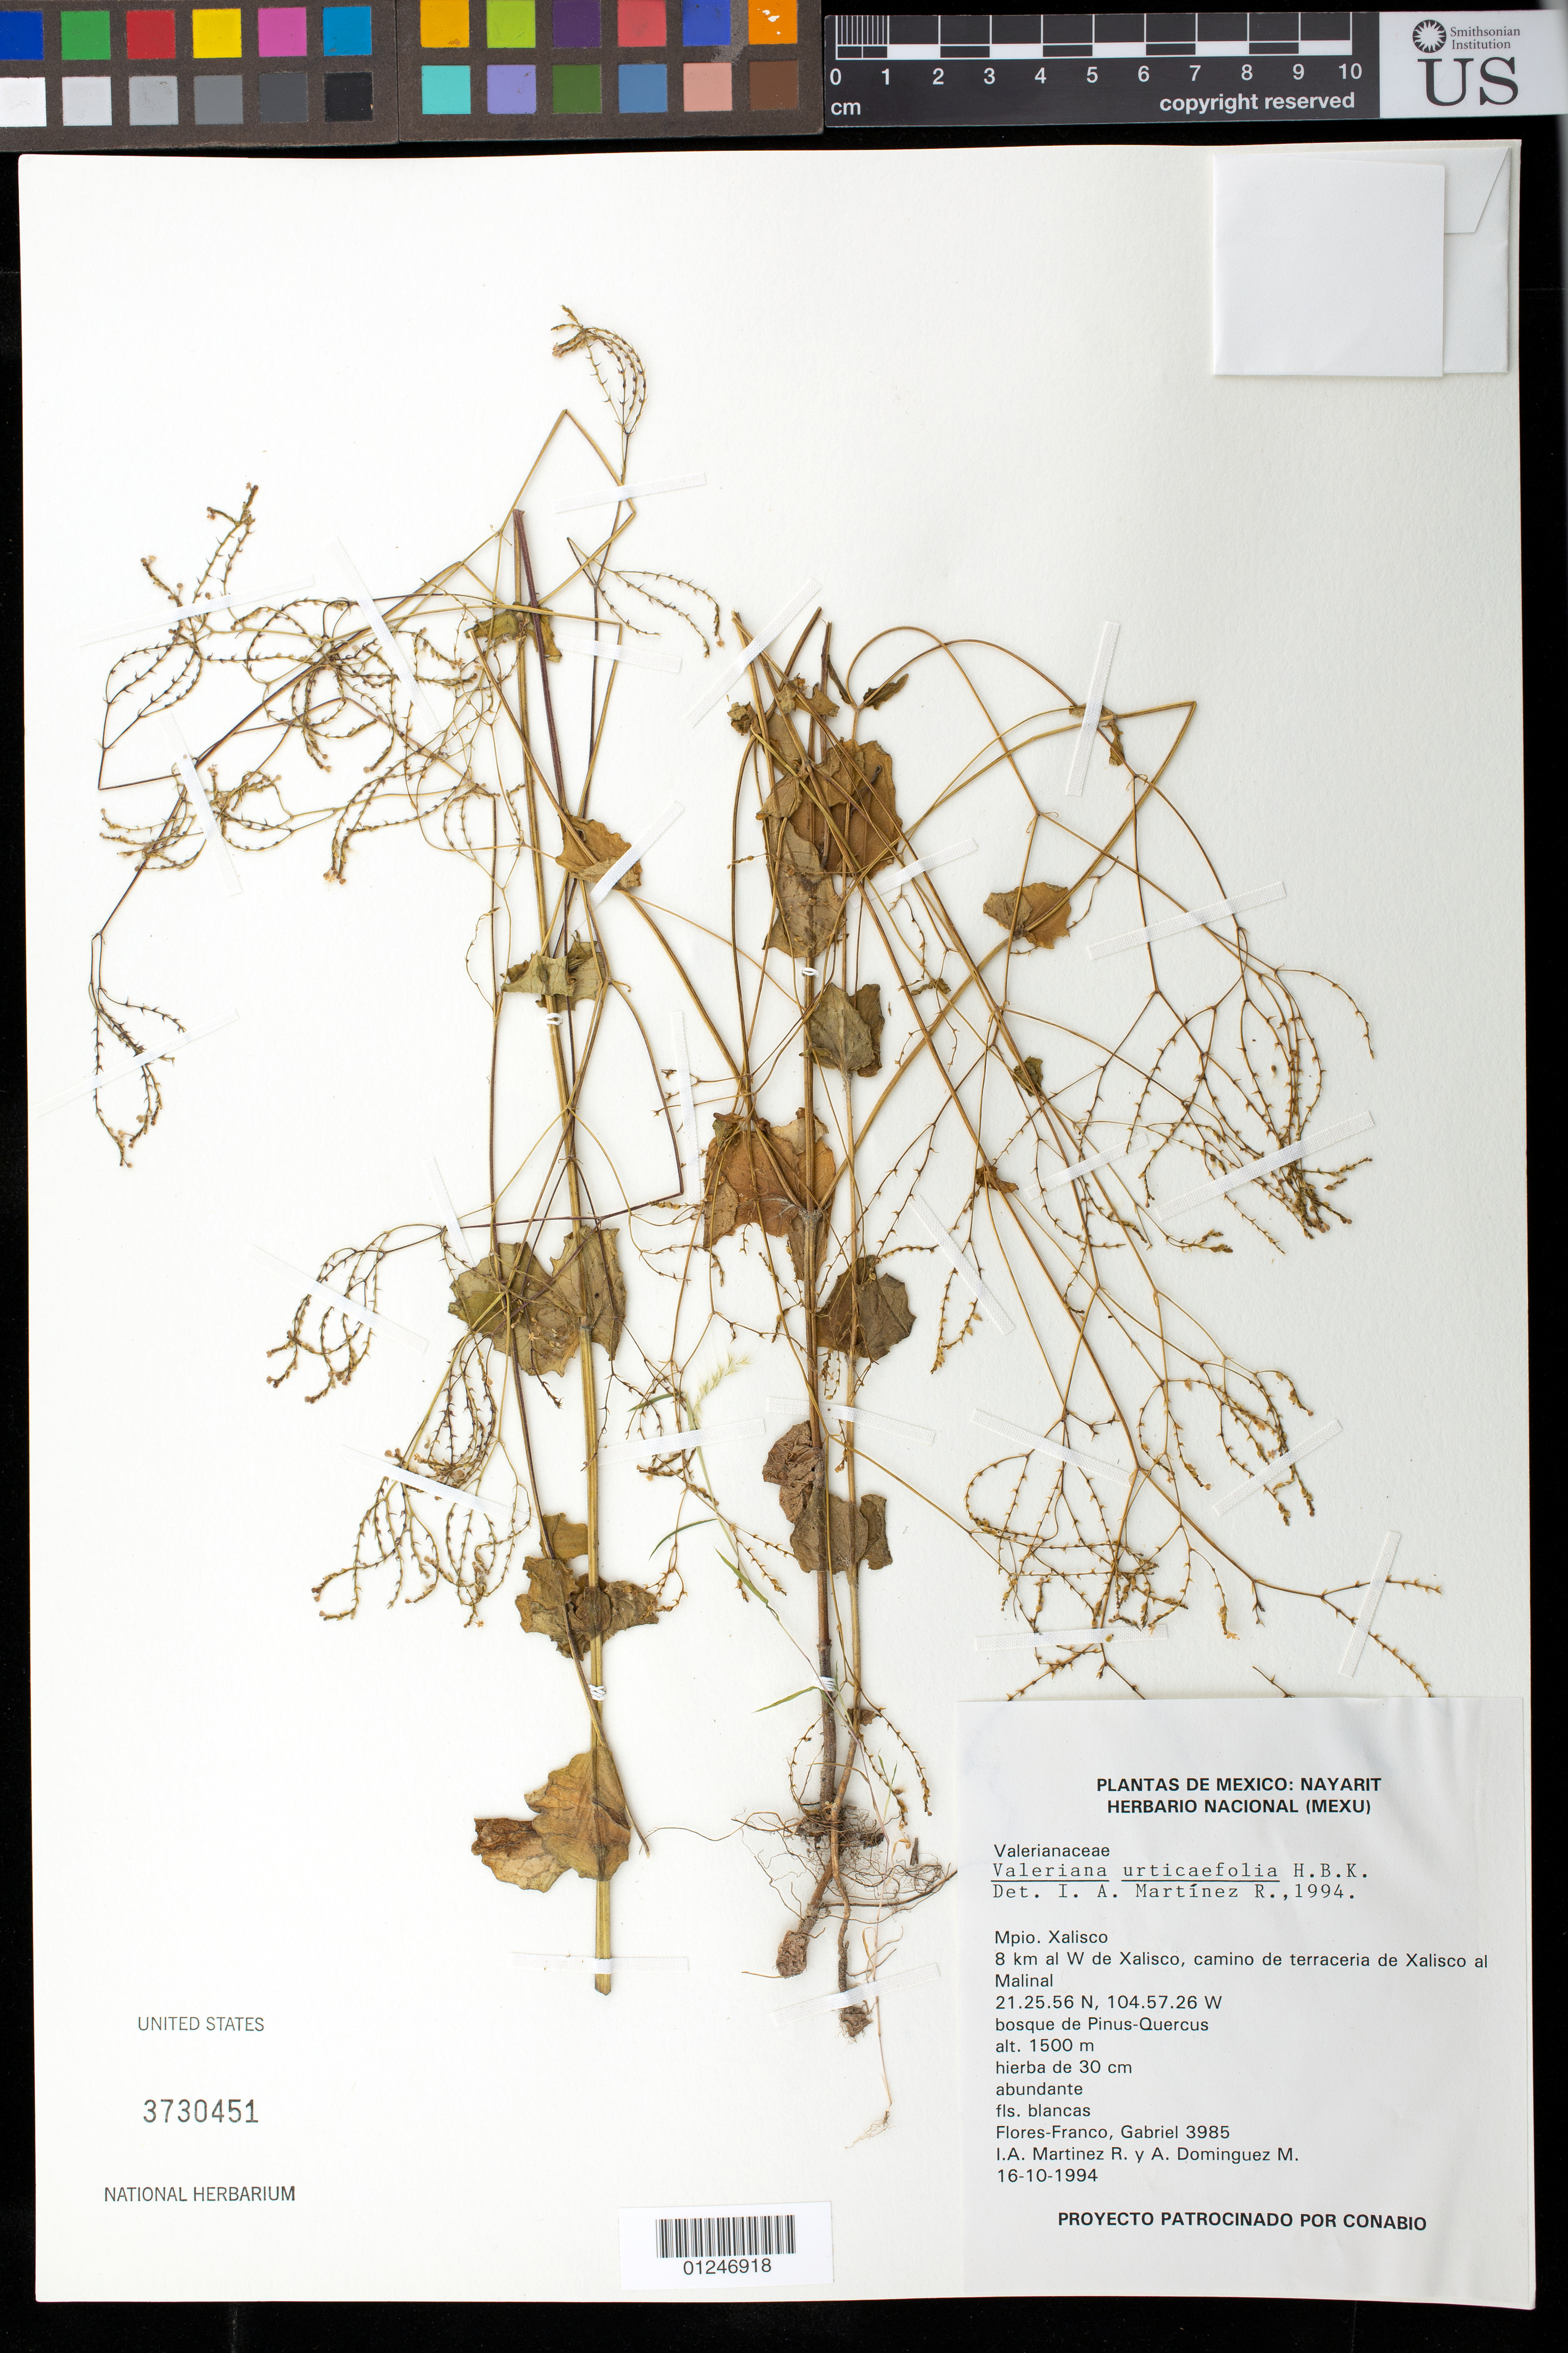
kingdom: Plantae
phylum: Tracheophyta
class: Magnoliopsida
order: Dipsacales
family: Caprifoliaceae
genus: Valeriana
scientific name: Valeriana urticaefolia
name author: Kunth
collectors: G. Flores F., I. A. Martinez R. & A. Dominguez M.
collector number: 3985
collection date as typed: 16 Oct 1994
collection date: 1994-10-16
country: Mexico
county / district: Xalisco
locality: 8 km al W de Xalisco, camino de terraceria de Xalisco al Malinal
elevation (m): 1500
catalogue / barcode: US 3730451